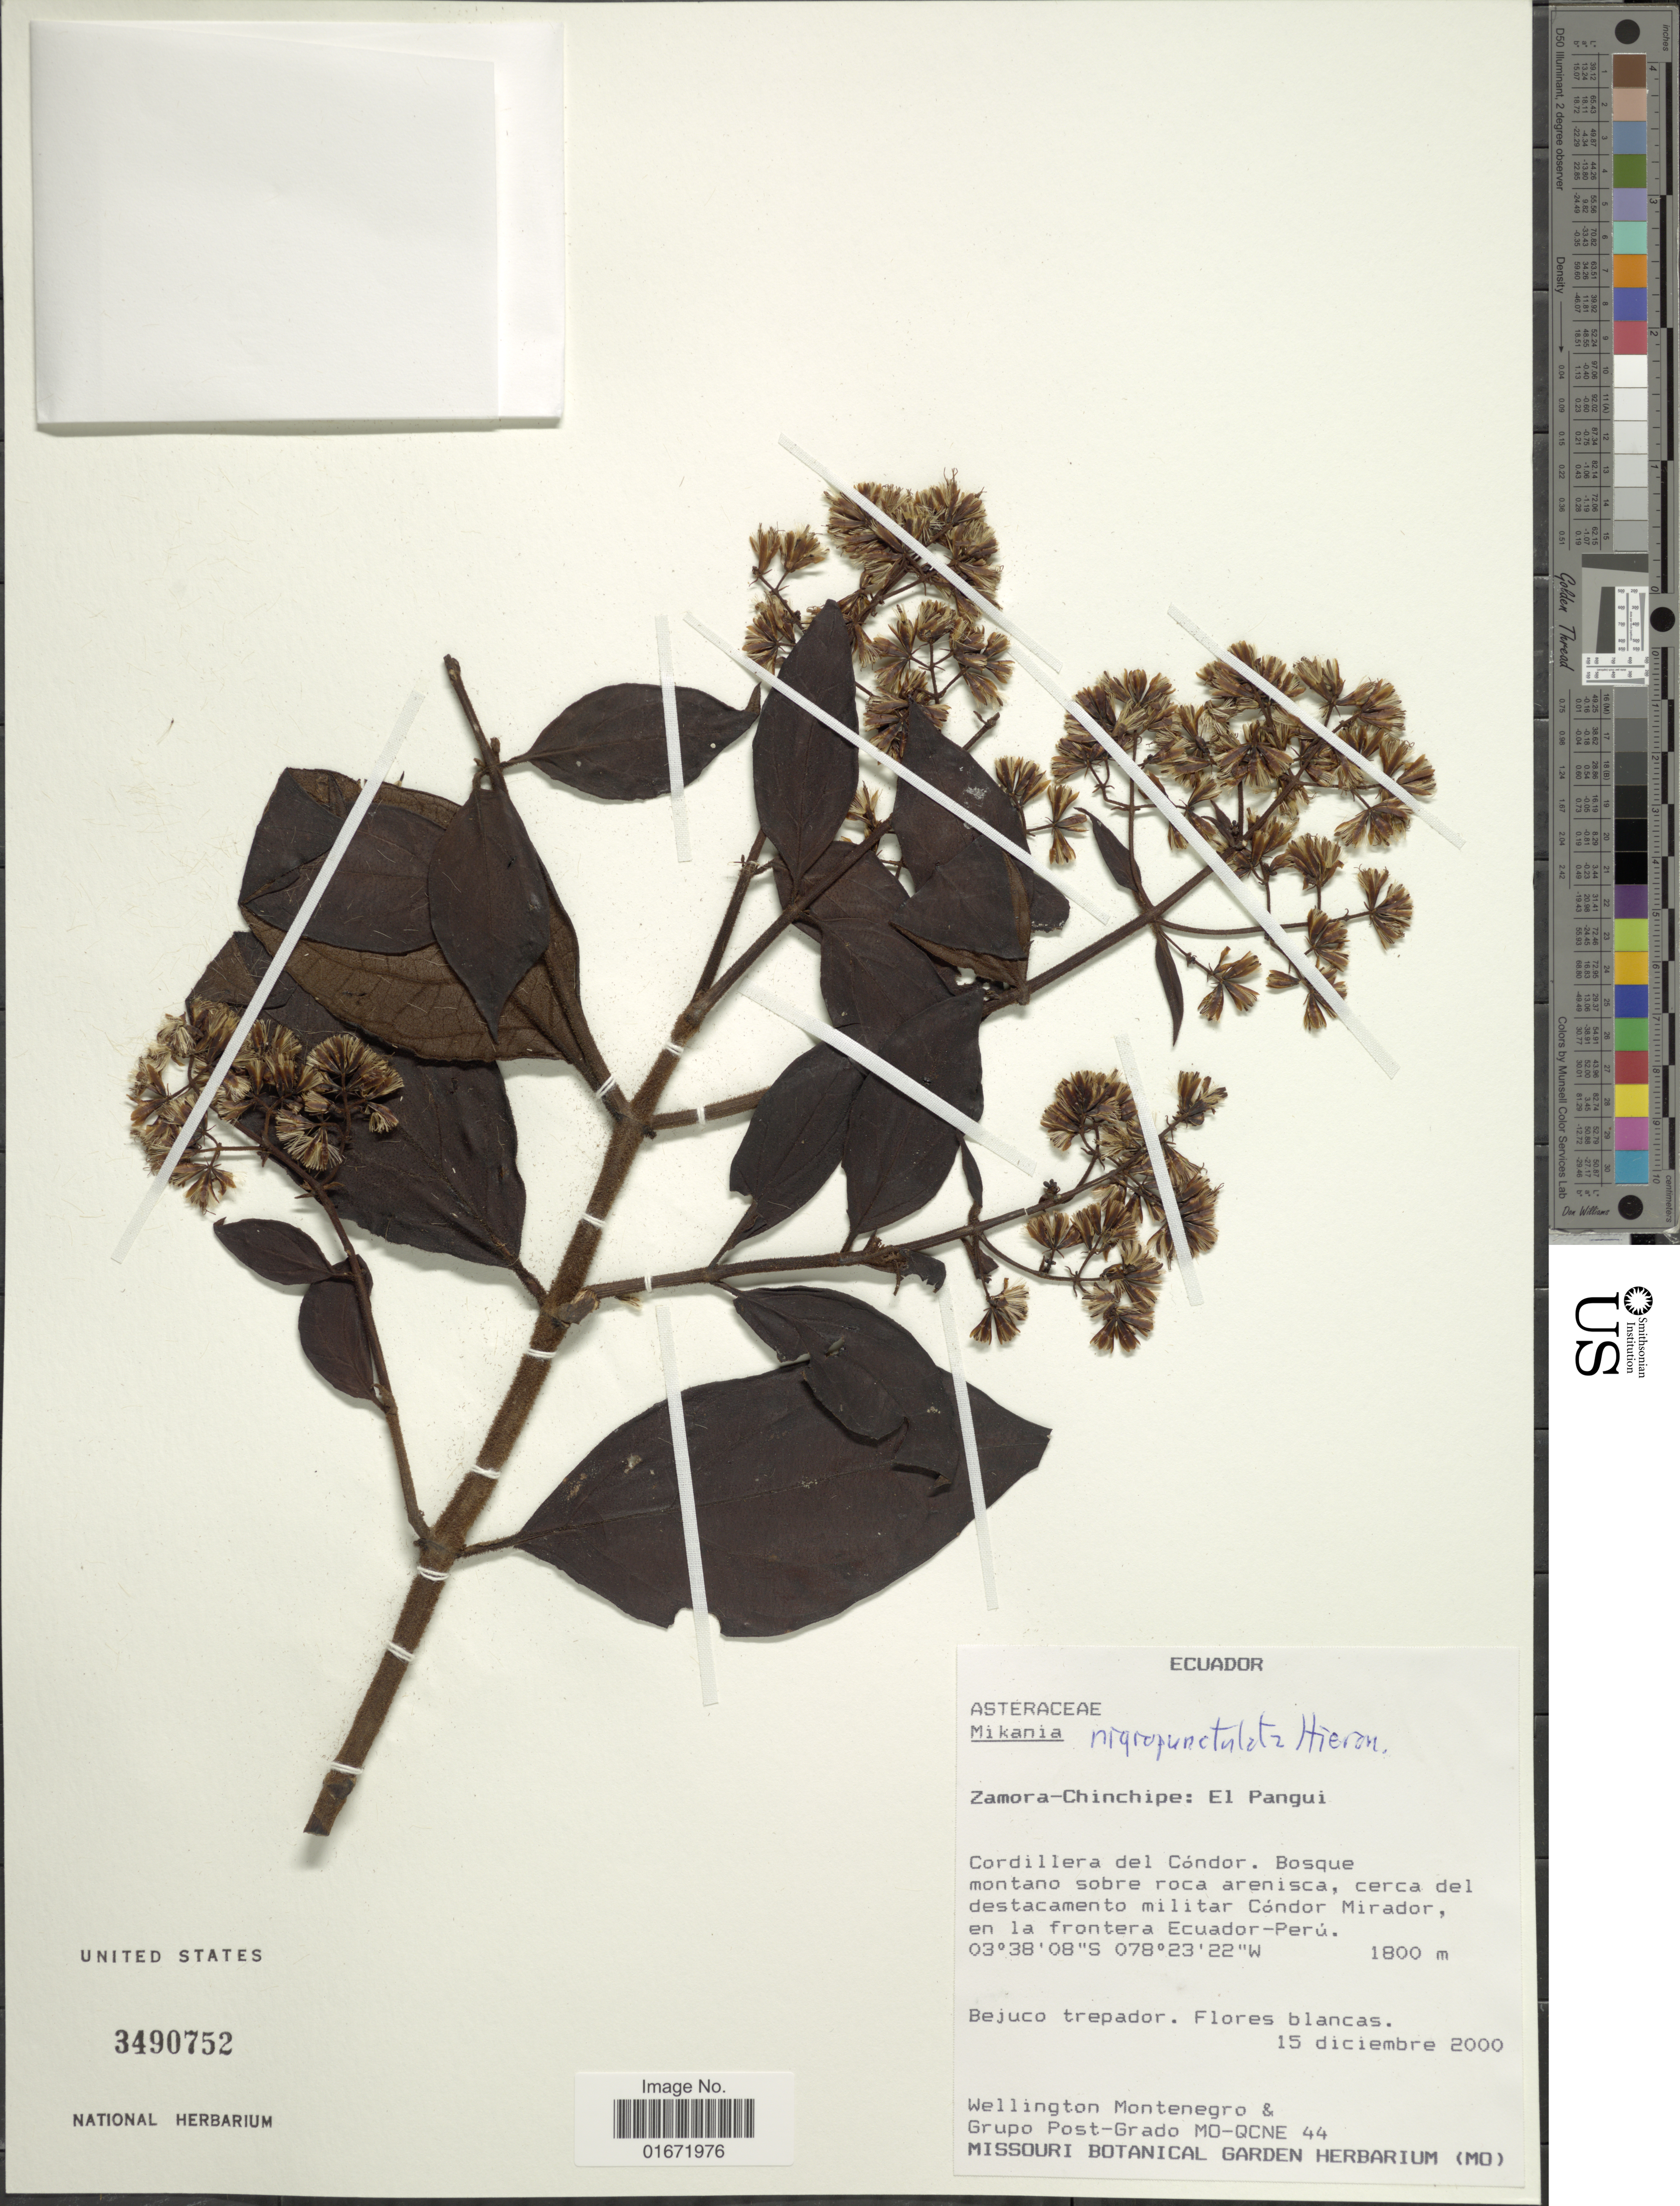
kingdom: Plantae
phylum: Tracheophyta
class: Magnoliopsida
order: Asterales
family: Asteraceae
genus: Mikania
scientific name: Mikania nigropunctulata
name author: Hieron.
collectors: W. Montenegro & Grupo Post-Grado MO-QCNE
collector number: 44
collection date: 2000-12-15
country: Ecuador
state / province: Zamora-Chinchipe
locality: Zamora-Chinchipe: El Pagui. Cordillera del Cóndor. Bosque montano sobre roca arenisca, cerca del destacamento militar Cóndor Mirador, en la frontera Ecuador-Perú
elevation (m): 1800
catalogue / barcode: US 3490752